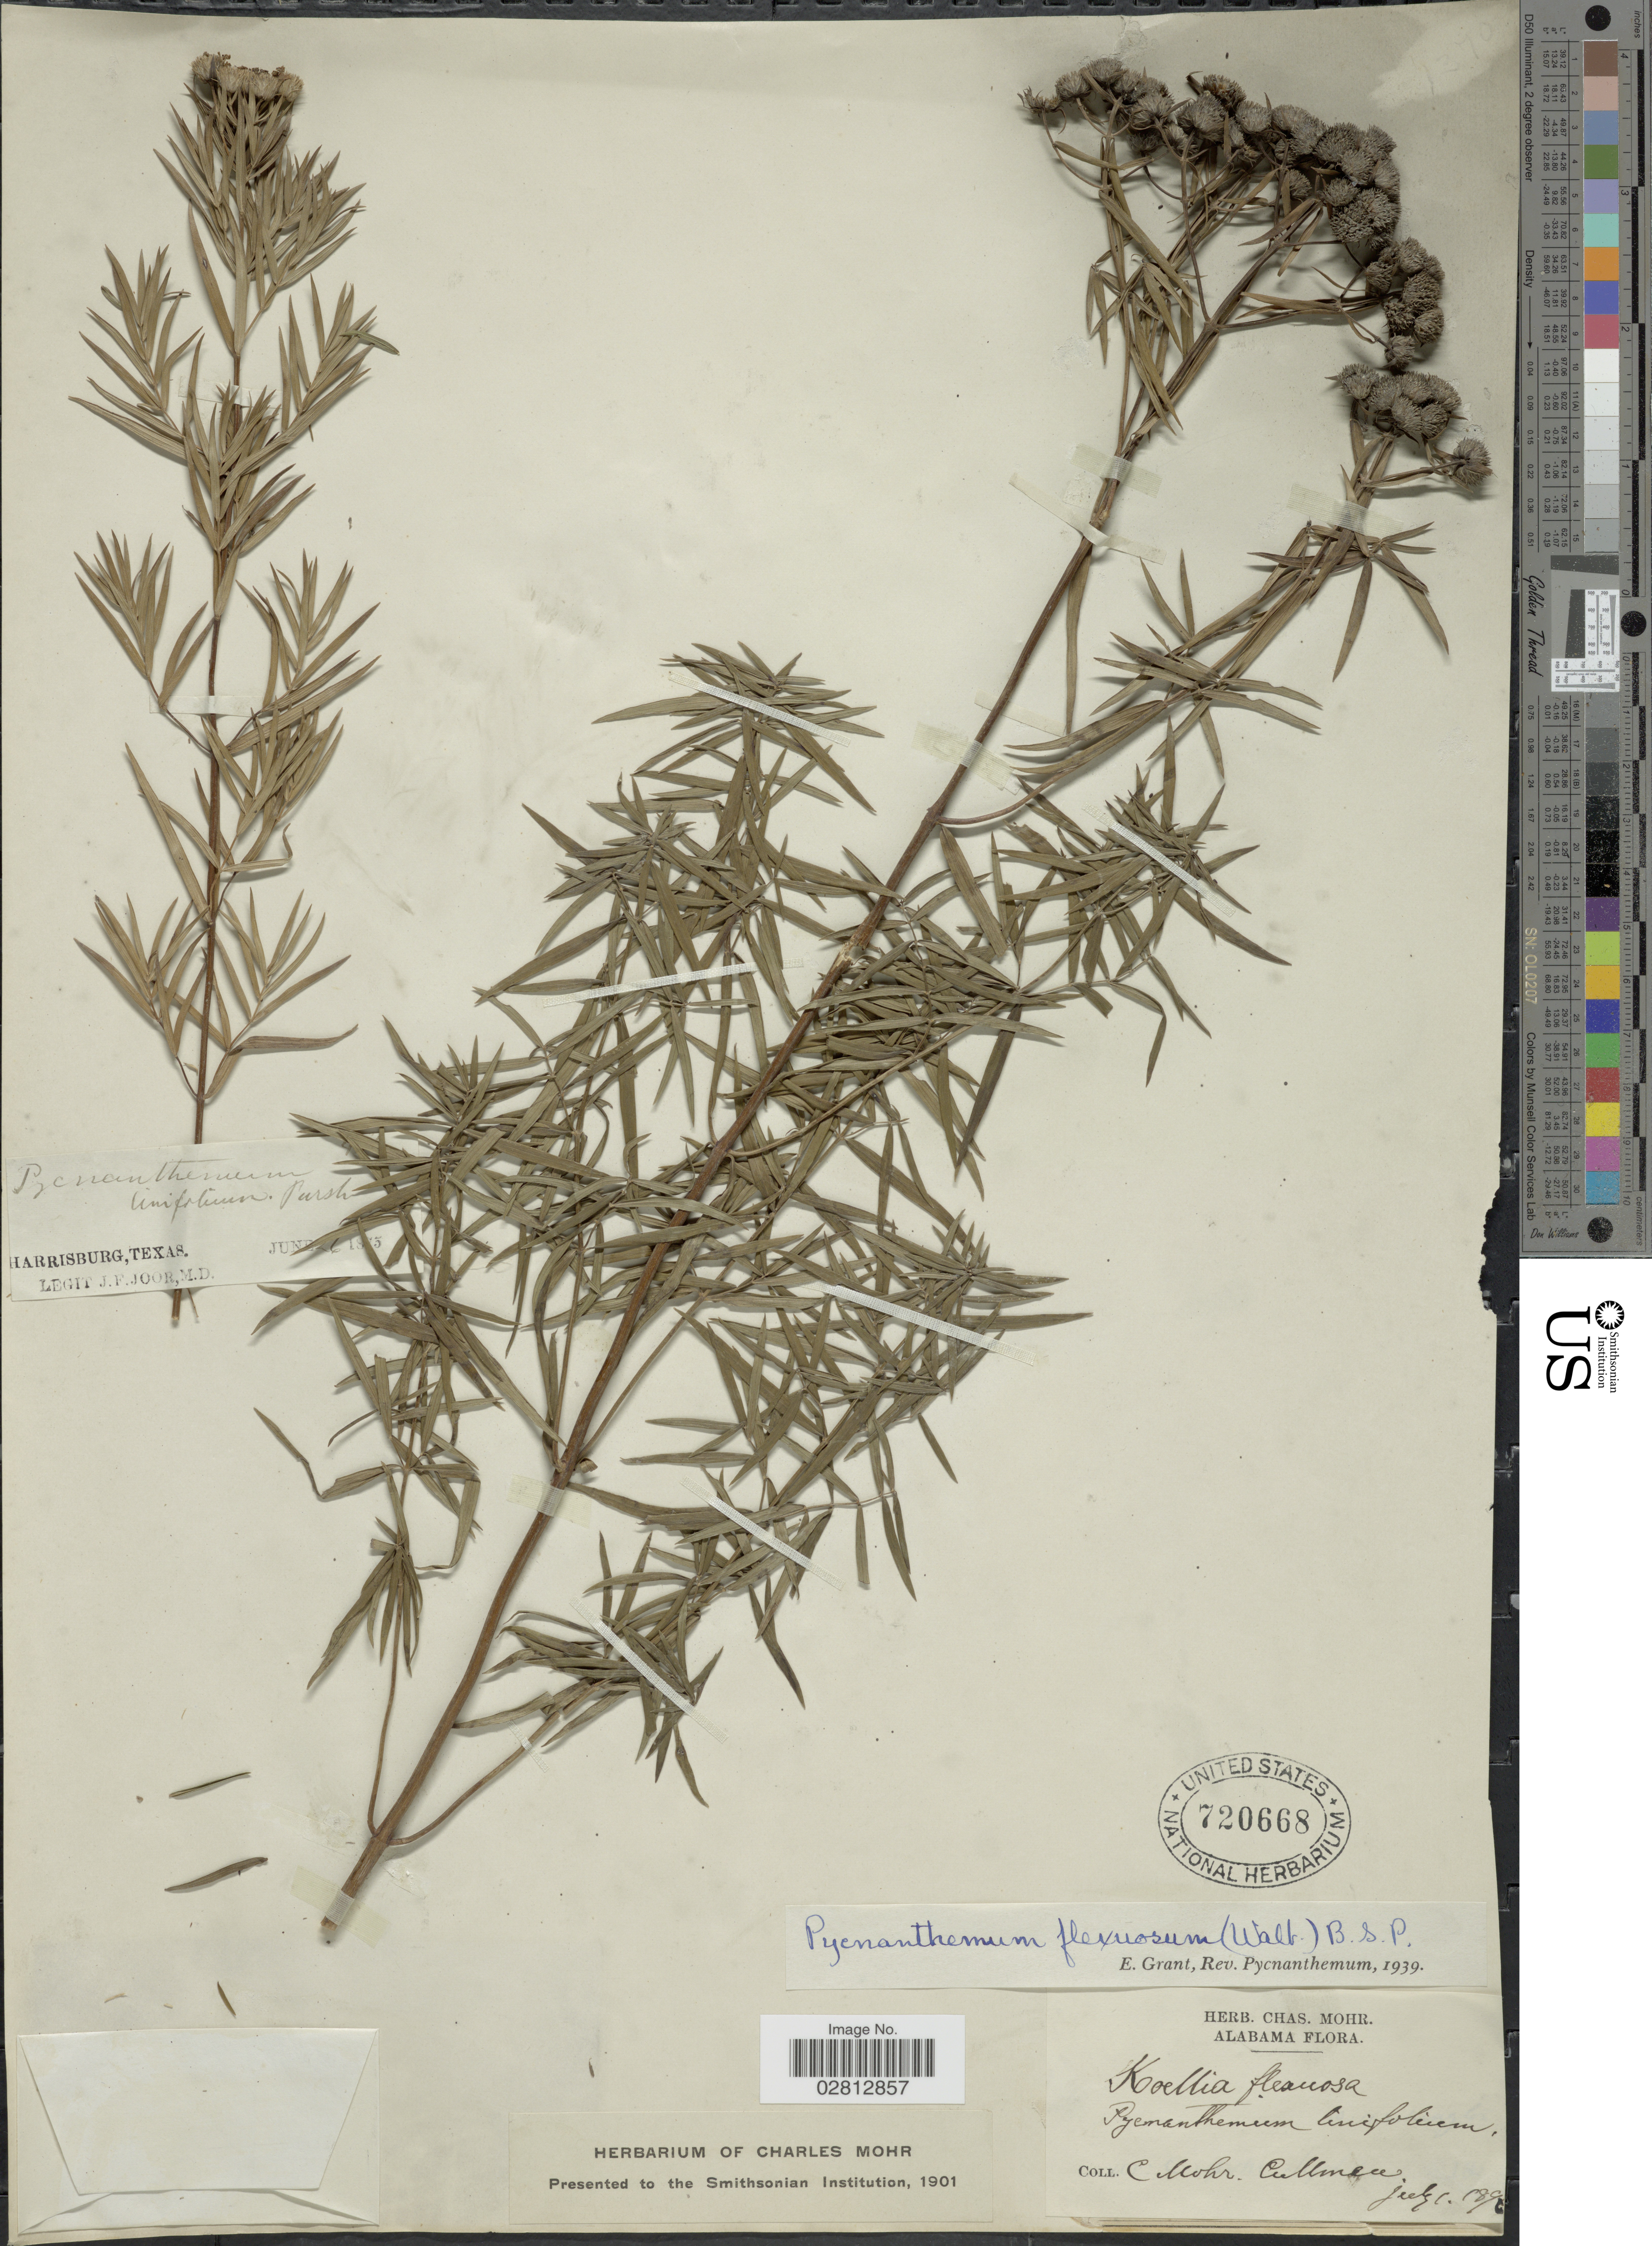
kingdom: Plantae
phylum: Tracheophyta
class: Magnoliopsida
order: Lamiales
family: Lamiaceae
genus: Pycnanthemum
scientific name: Pycnanthemum tenuifolium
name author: Schrad.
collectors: Mohr, C. T. (herbarium)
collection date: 1890-07-01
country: United States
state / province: Alabama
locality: Cullman.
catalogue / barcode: US 720668